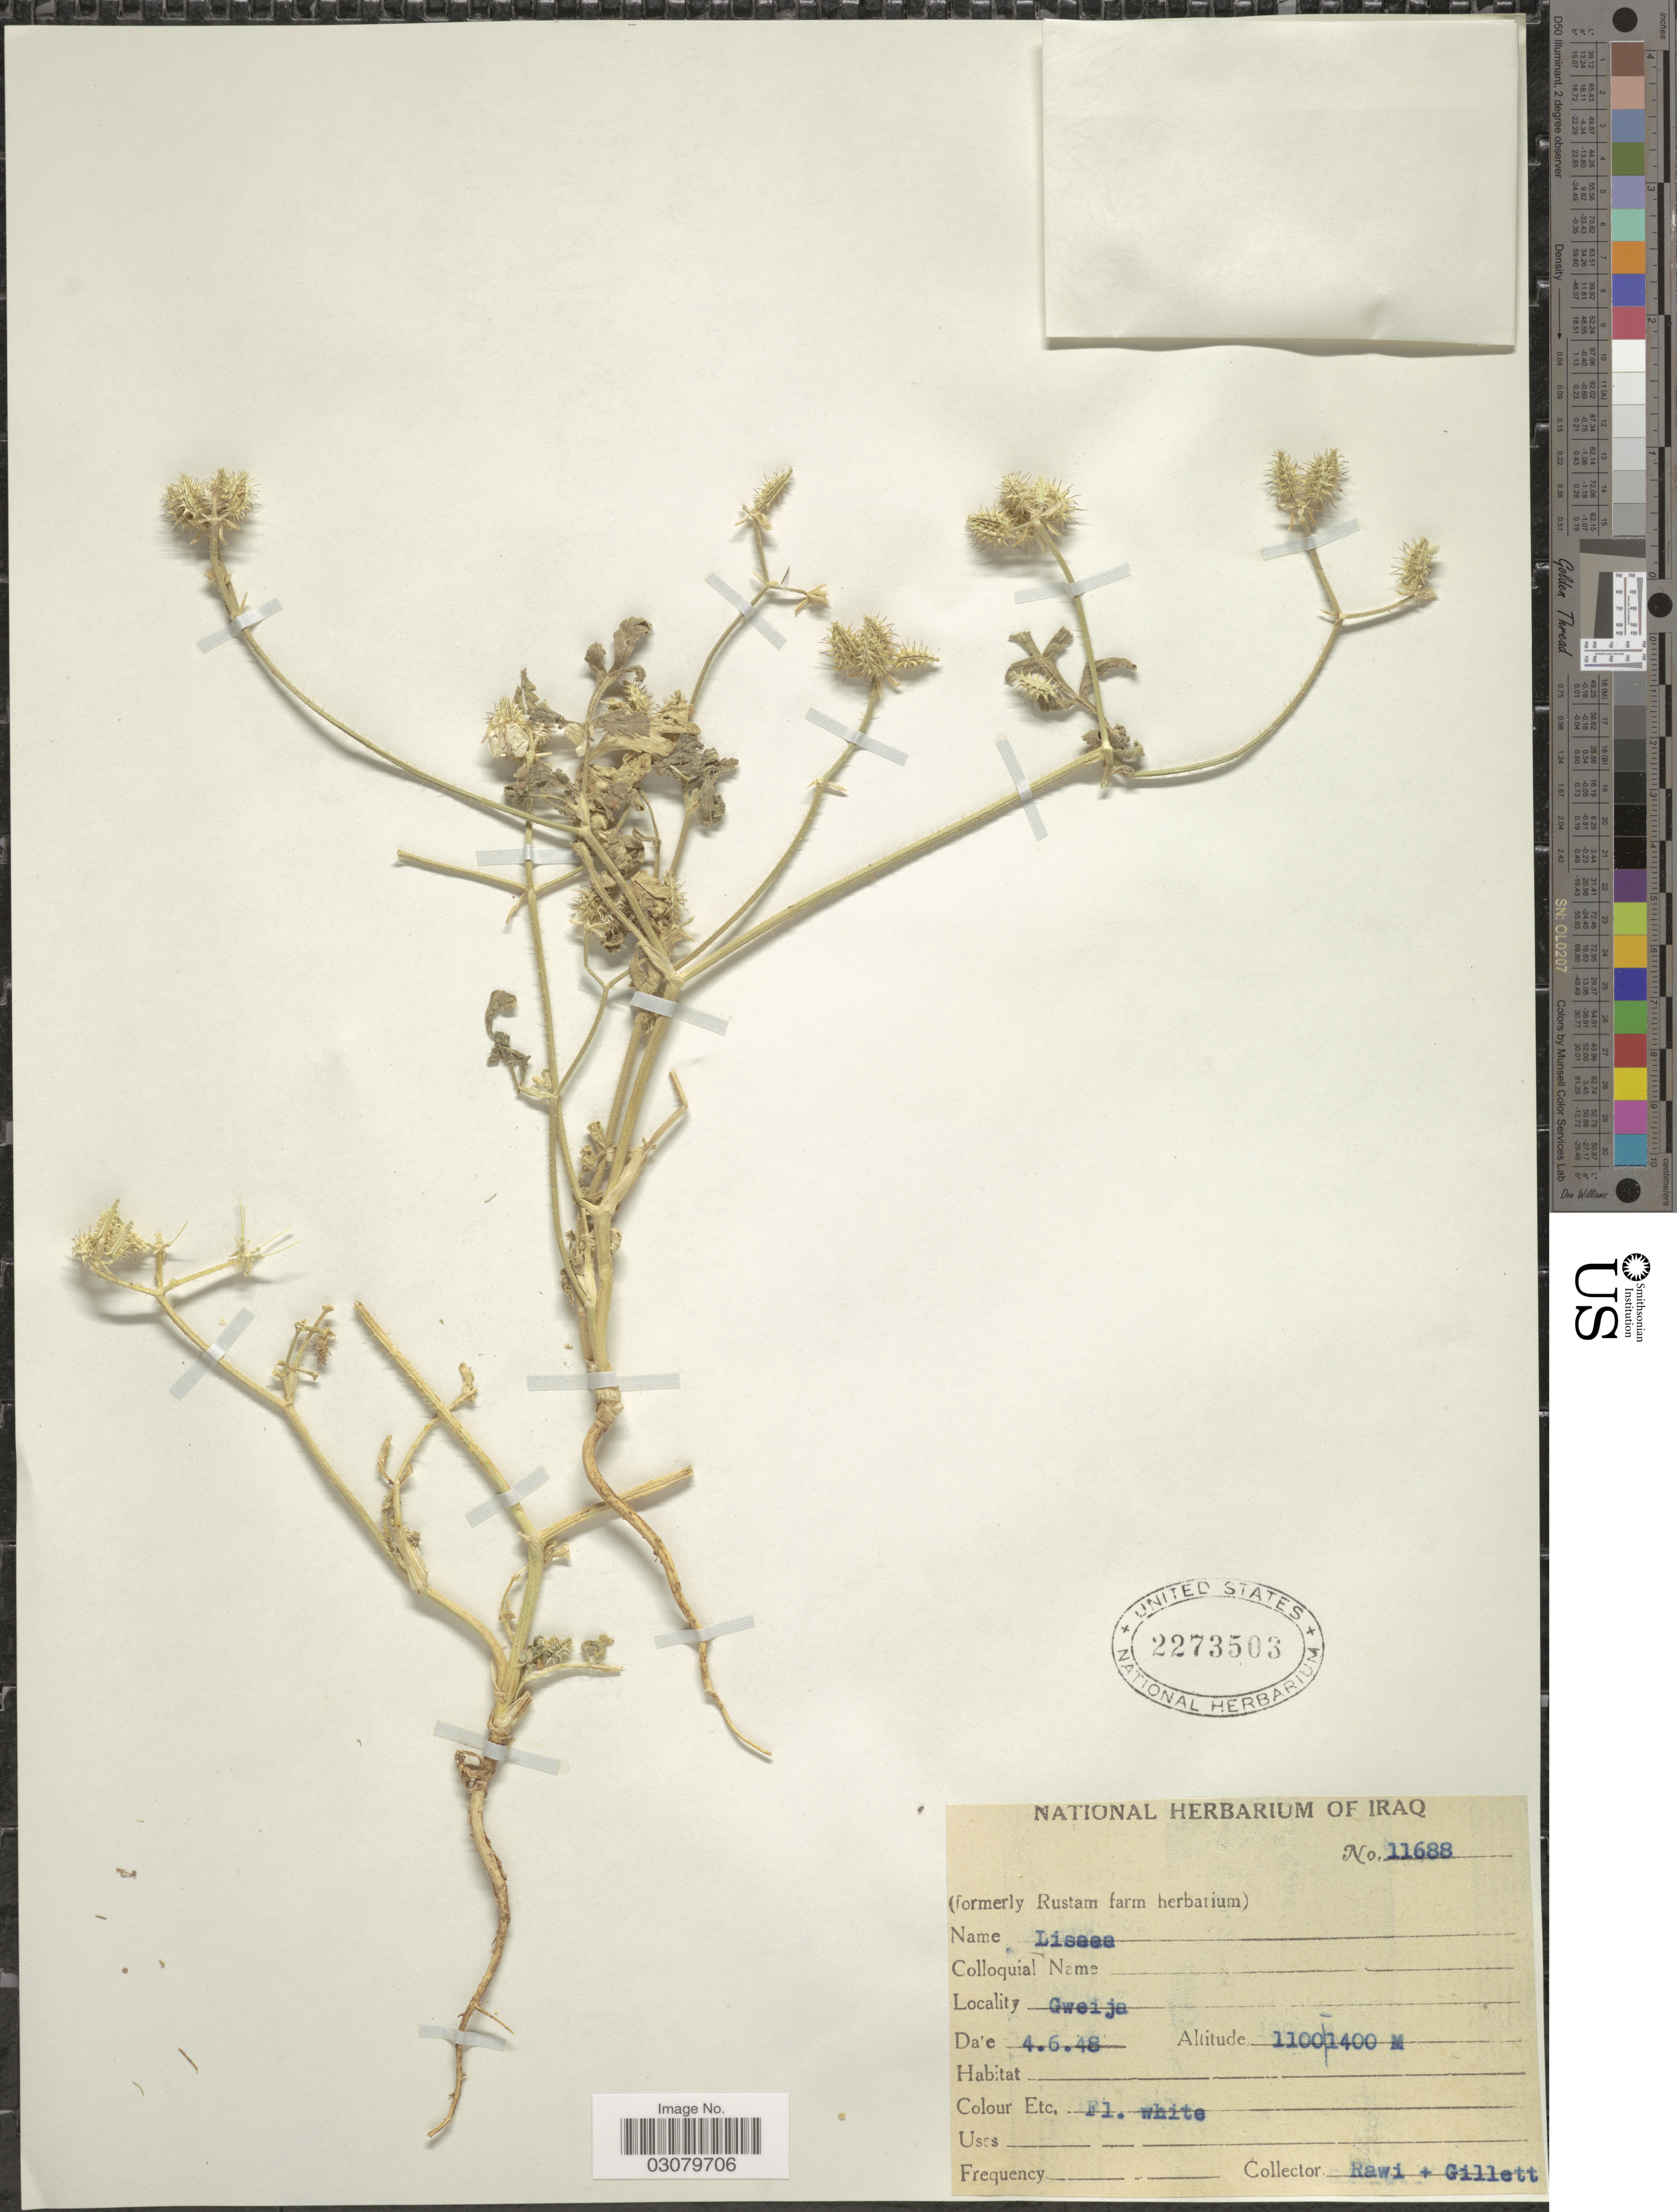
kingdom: Plantae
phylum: Tracheophyta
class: Magnoliopsida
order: Apiales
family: Apiaceae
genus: Lisaea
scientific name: Lisaea sp.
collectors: -. Rawi & Gillett, --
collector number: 11688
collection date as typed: Transcribed d/m/y: 4/6/48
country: Iraq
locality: Gweija.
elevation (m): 1100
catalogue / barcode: US 2273503